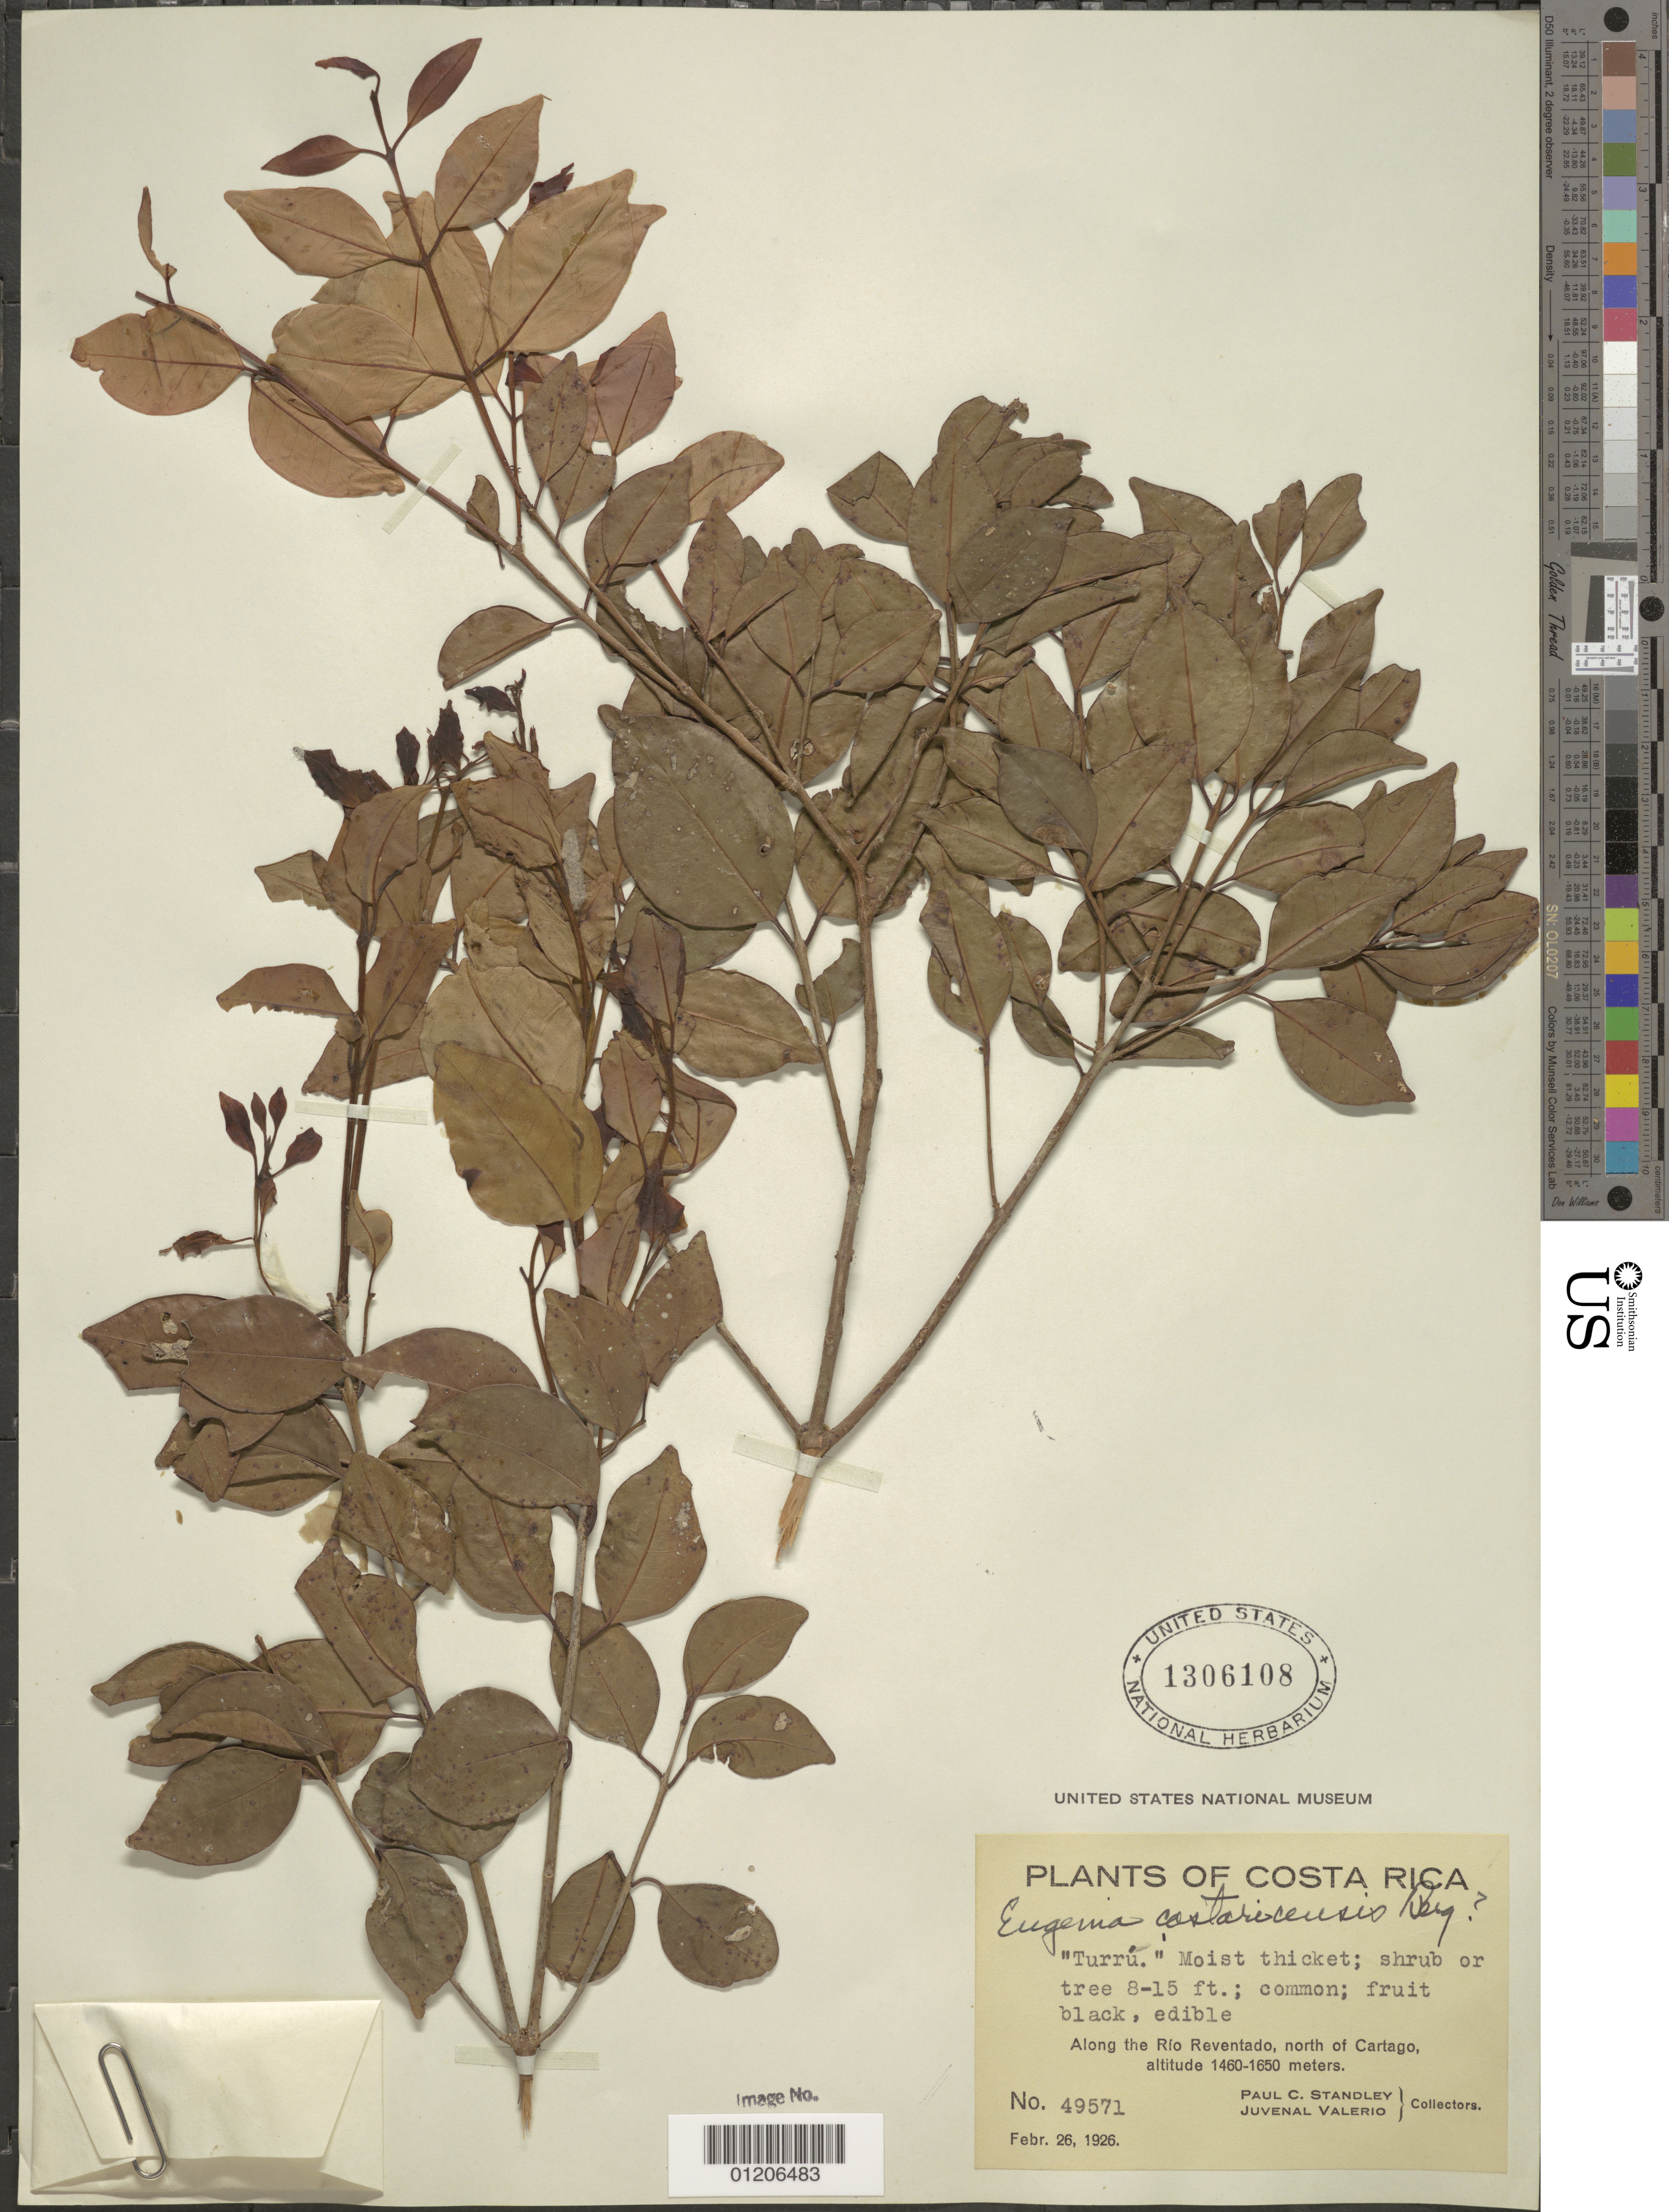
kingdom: Plantae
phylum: Tracheophyta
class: Magnoliopsida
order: Myrtales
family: Myrtaceae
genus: Eugenia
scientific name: Eugenia costaricensis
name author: O. Berg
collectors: P. C. Standley & J. Valerio R.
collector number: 49571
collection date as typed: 26 Feb 1926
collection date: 1926-02-26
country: Costa Rica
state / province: Cartago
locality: Along Rio Reventado, N of Cartago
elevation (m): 1460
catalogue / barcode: US 1306108